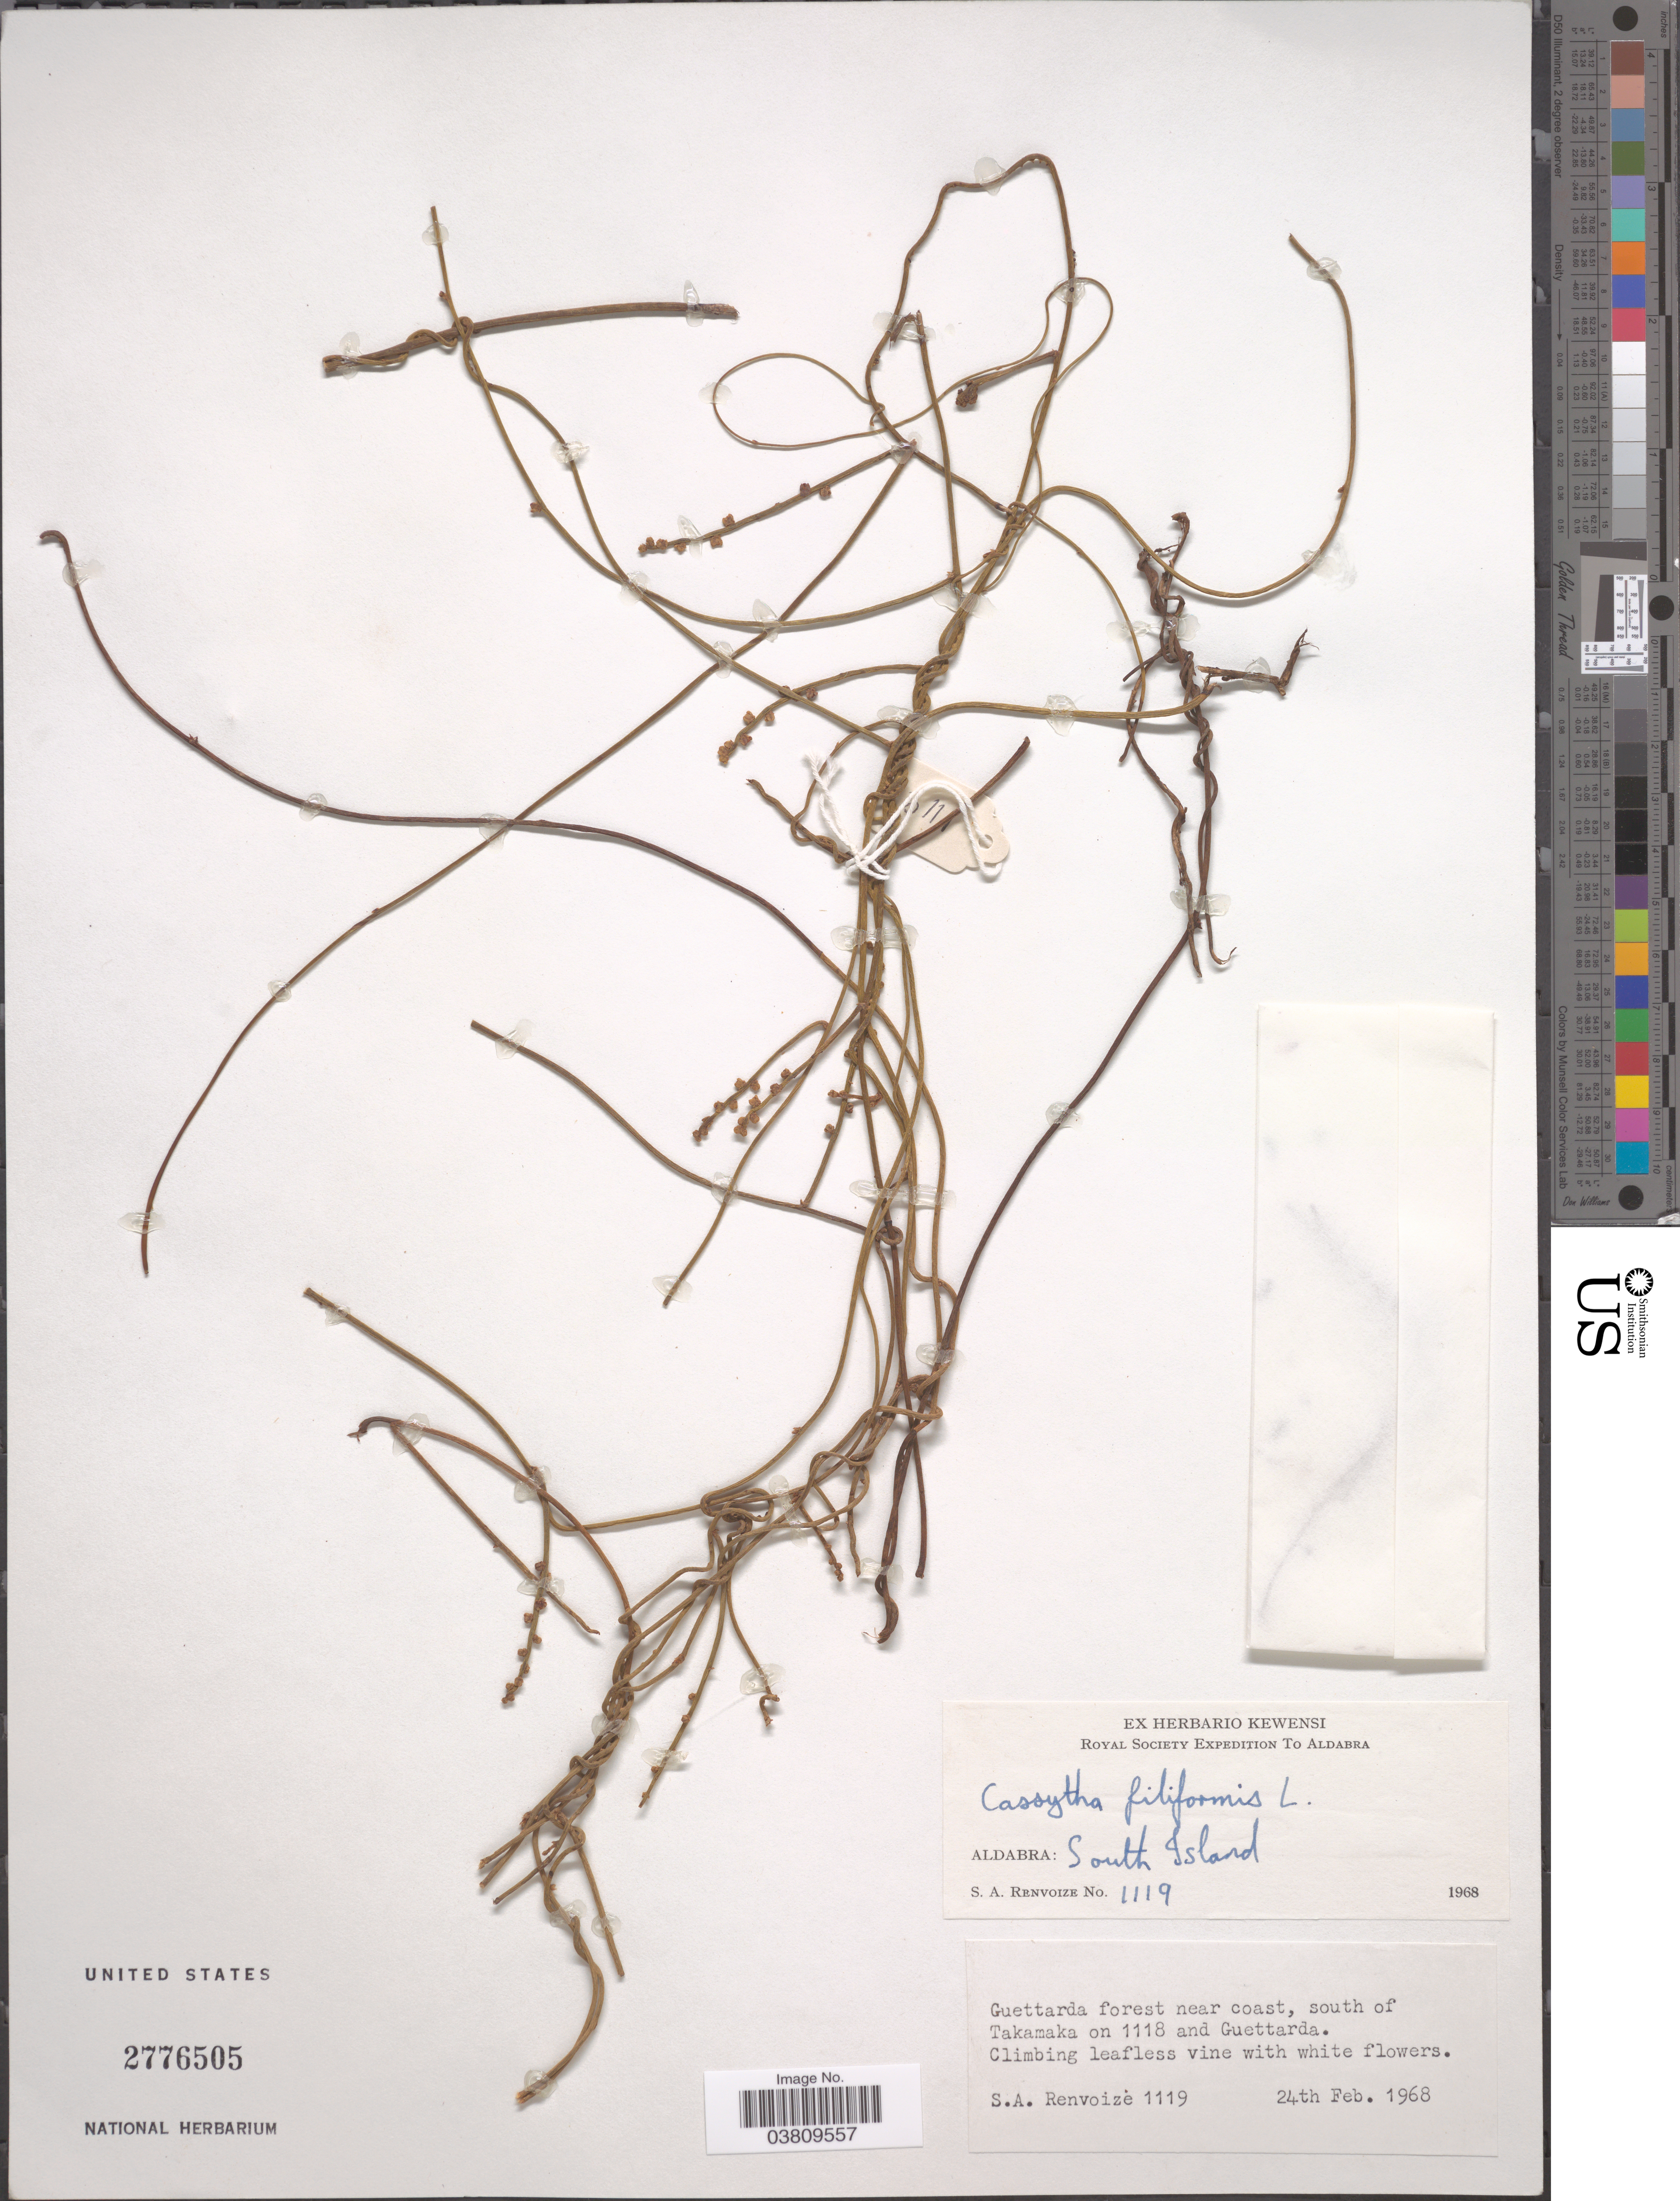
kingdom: Plantae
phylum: Tracheophyta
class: Magnoliopsida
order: Laurales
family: Lauraceae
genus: Cassytha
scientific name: Cassytha filiformis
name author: L.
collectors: S. A. Renvoize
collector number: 1119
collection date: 1968-02-24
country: Seychelles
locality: Aldabra. South Island. Guettarda forest near coast, south of Takamaka on 1118 and Guettarda.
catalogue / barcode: US 2776505